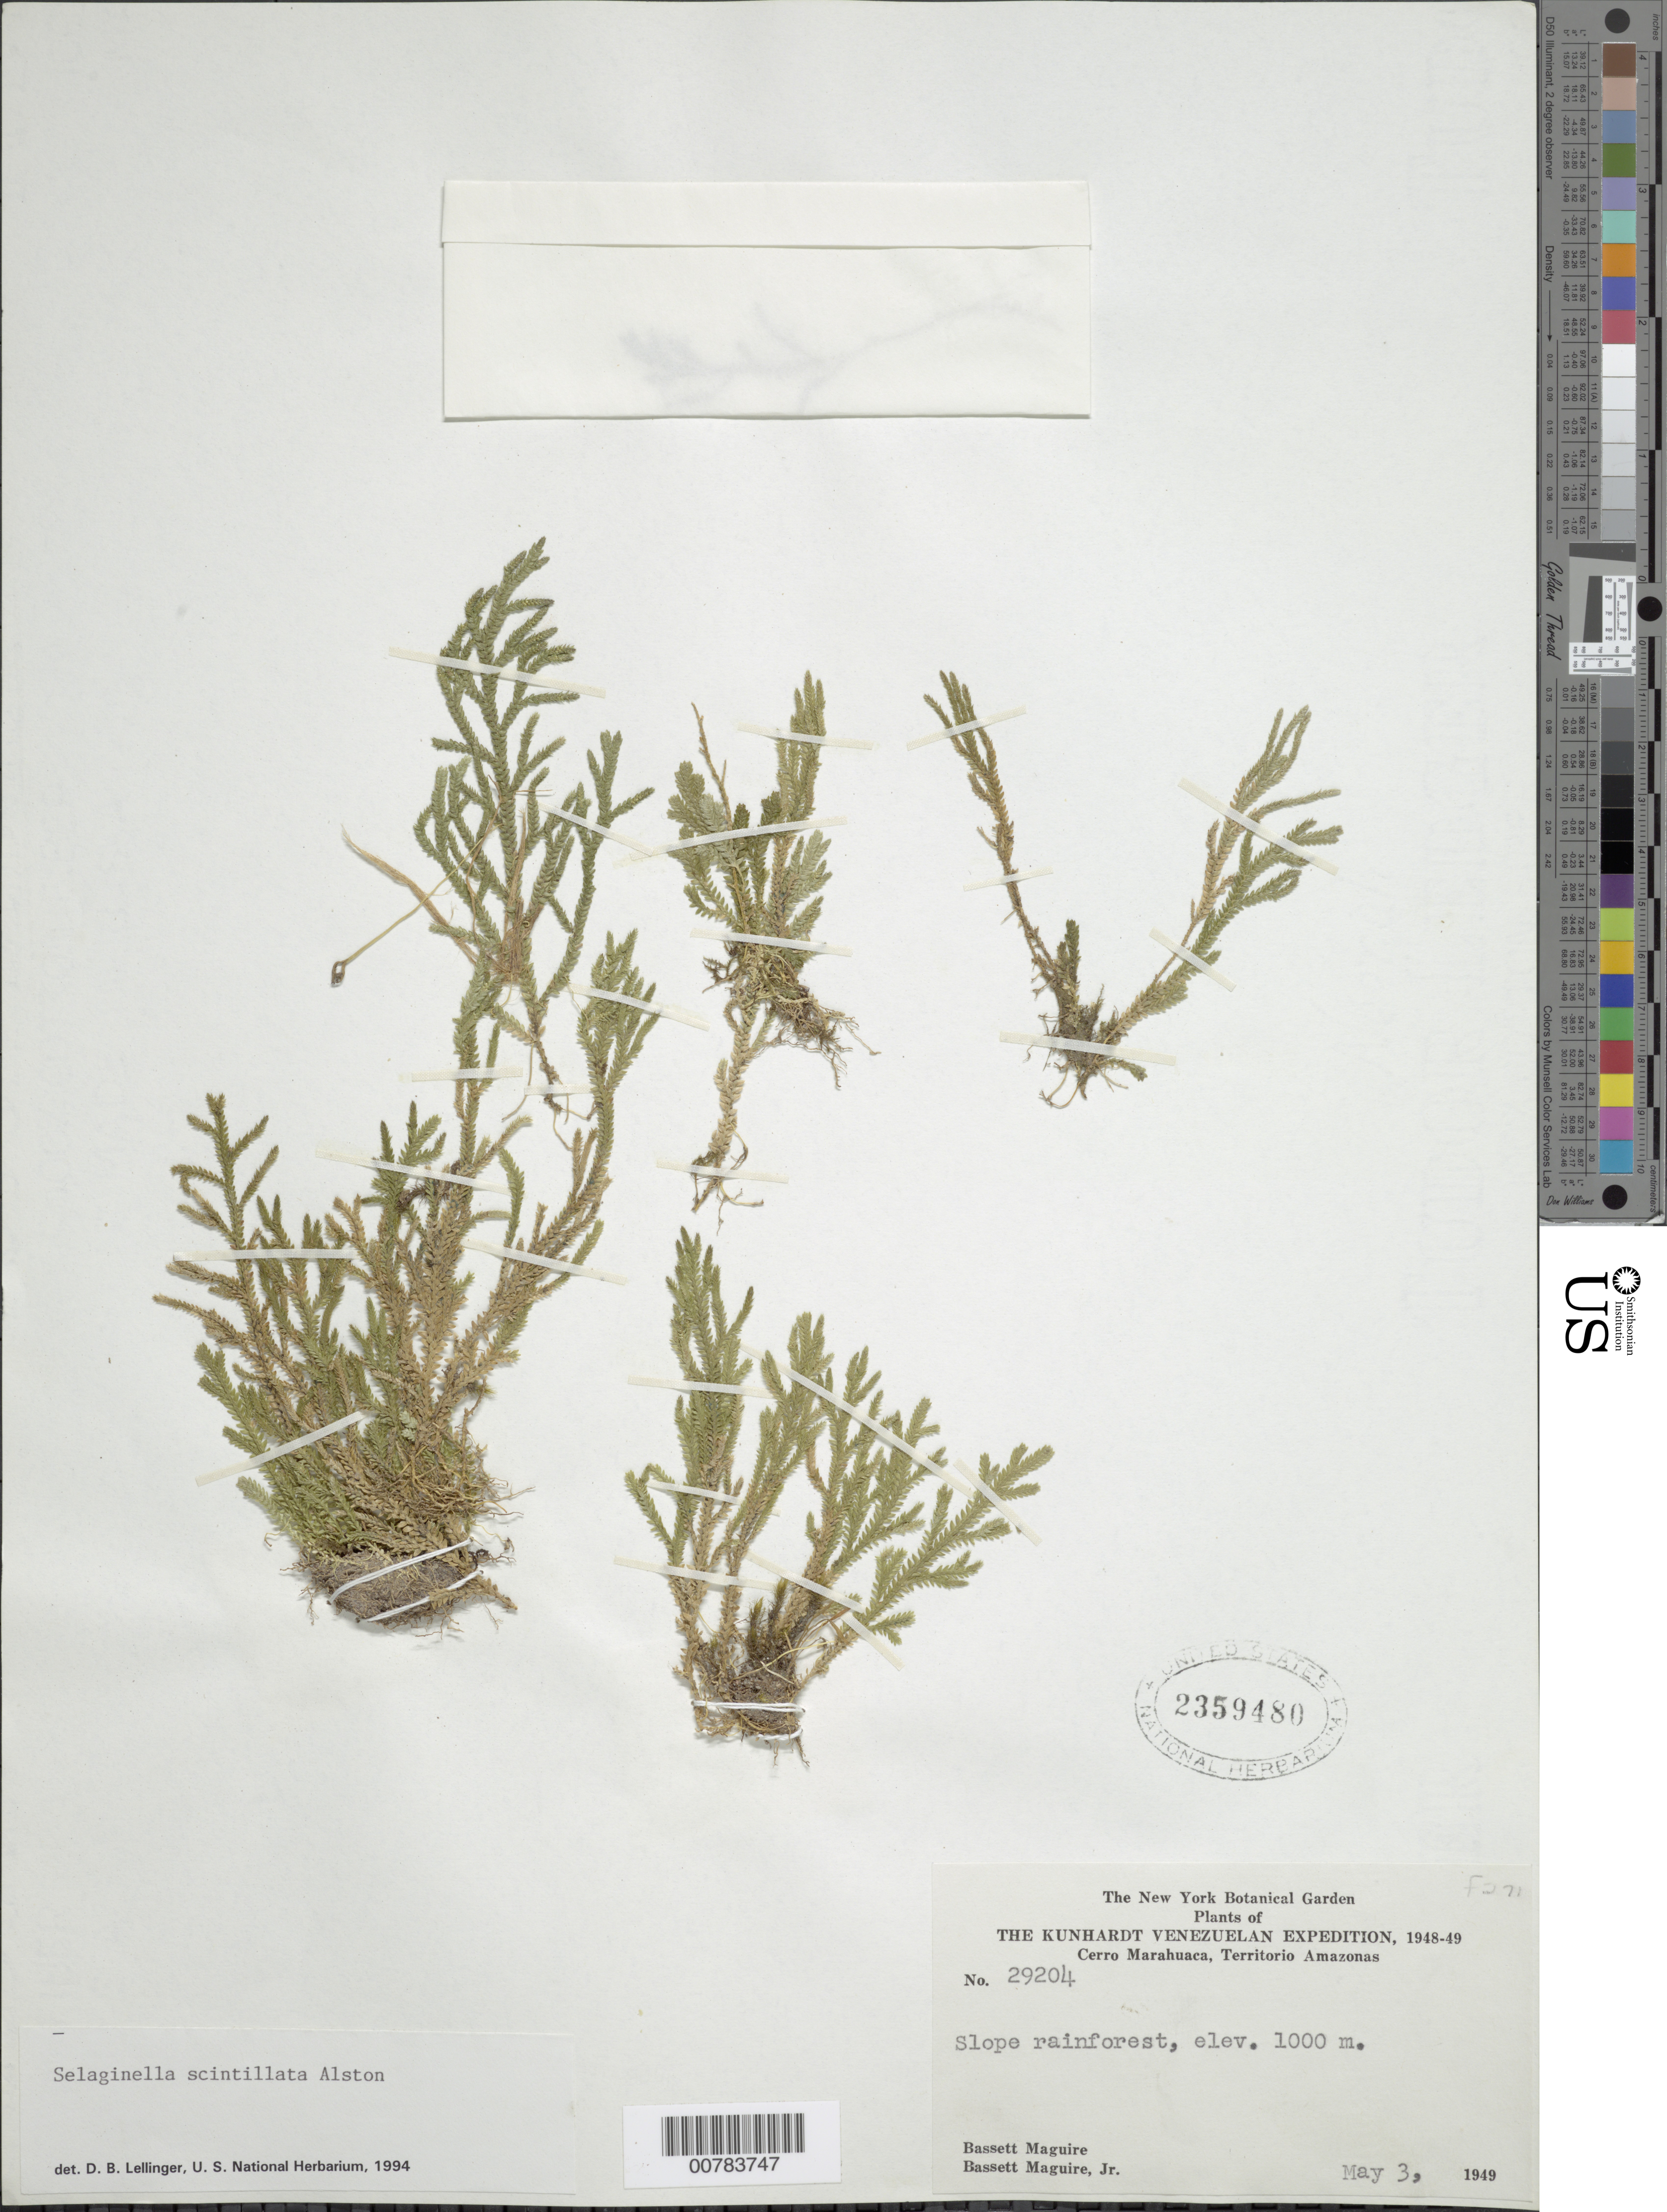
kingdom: Plantae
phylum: Tracheophyta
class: Lycopodiopsida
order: Selaginellales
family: Selaginellaceae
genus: Selaginella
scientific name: Selaginella roraimensis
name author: Baker in Thurn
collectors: B. Maguire & B. Maguire Jr.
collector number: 29204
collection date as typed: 3-May-49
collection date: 1949-05-03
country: Venezuela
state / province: Amazonas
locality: Cerro Marahuaca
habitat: Slope rainforest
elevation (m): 1000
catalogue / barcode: US 2359480